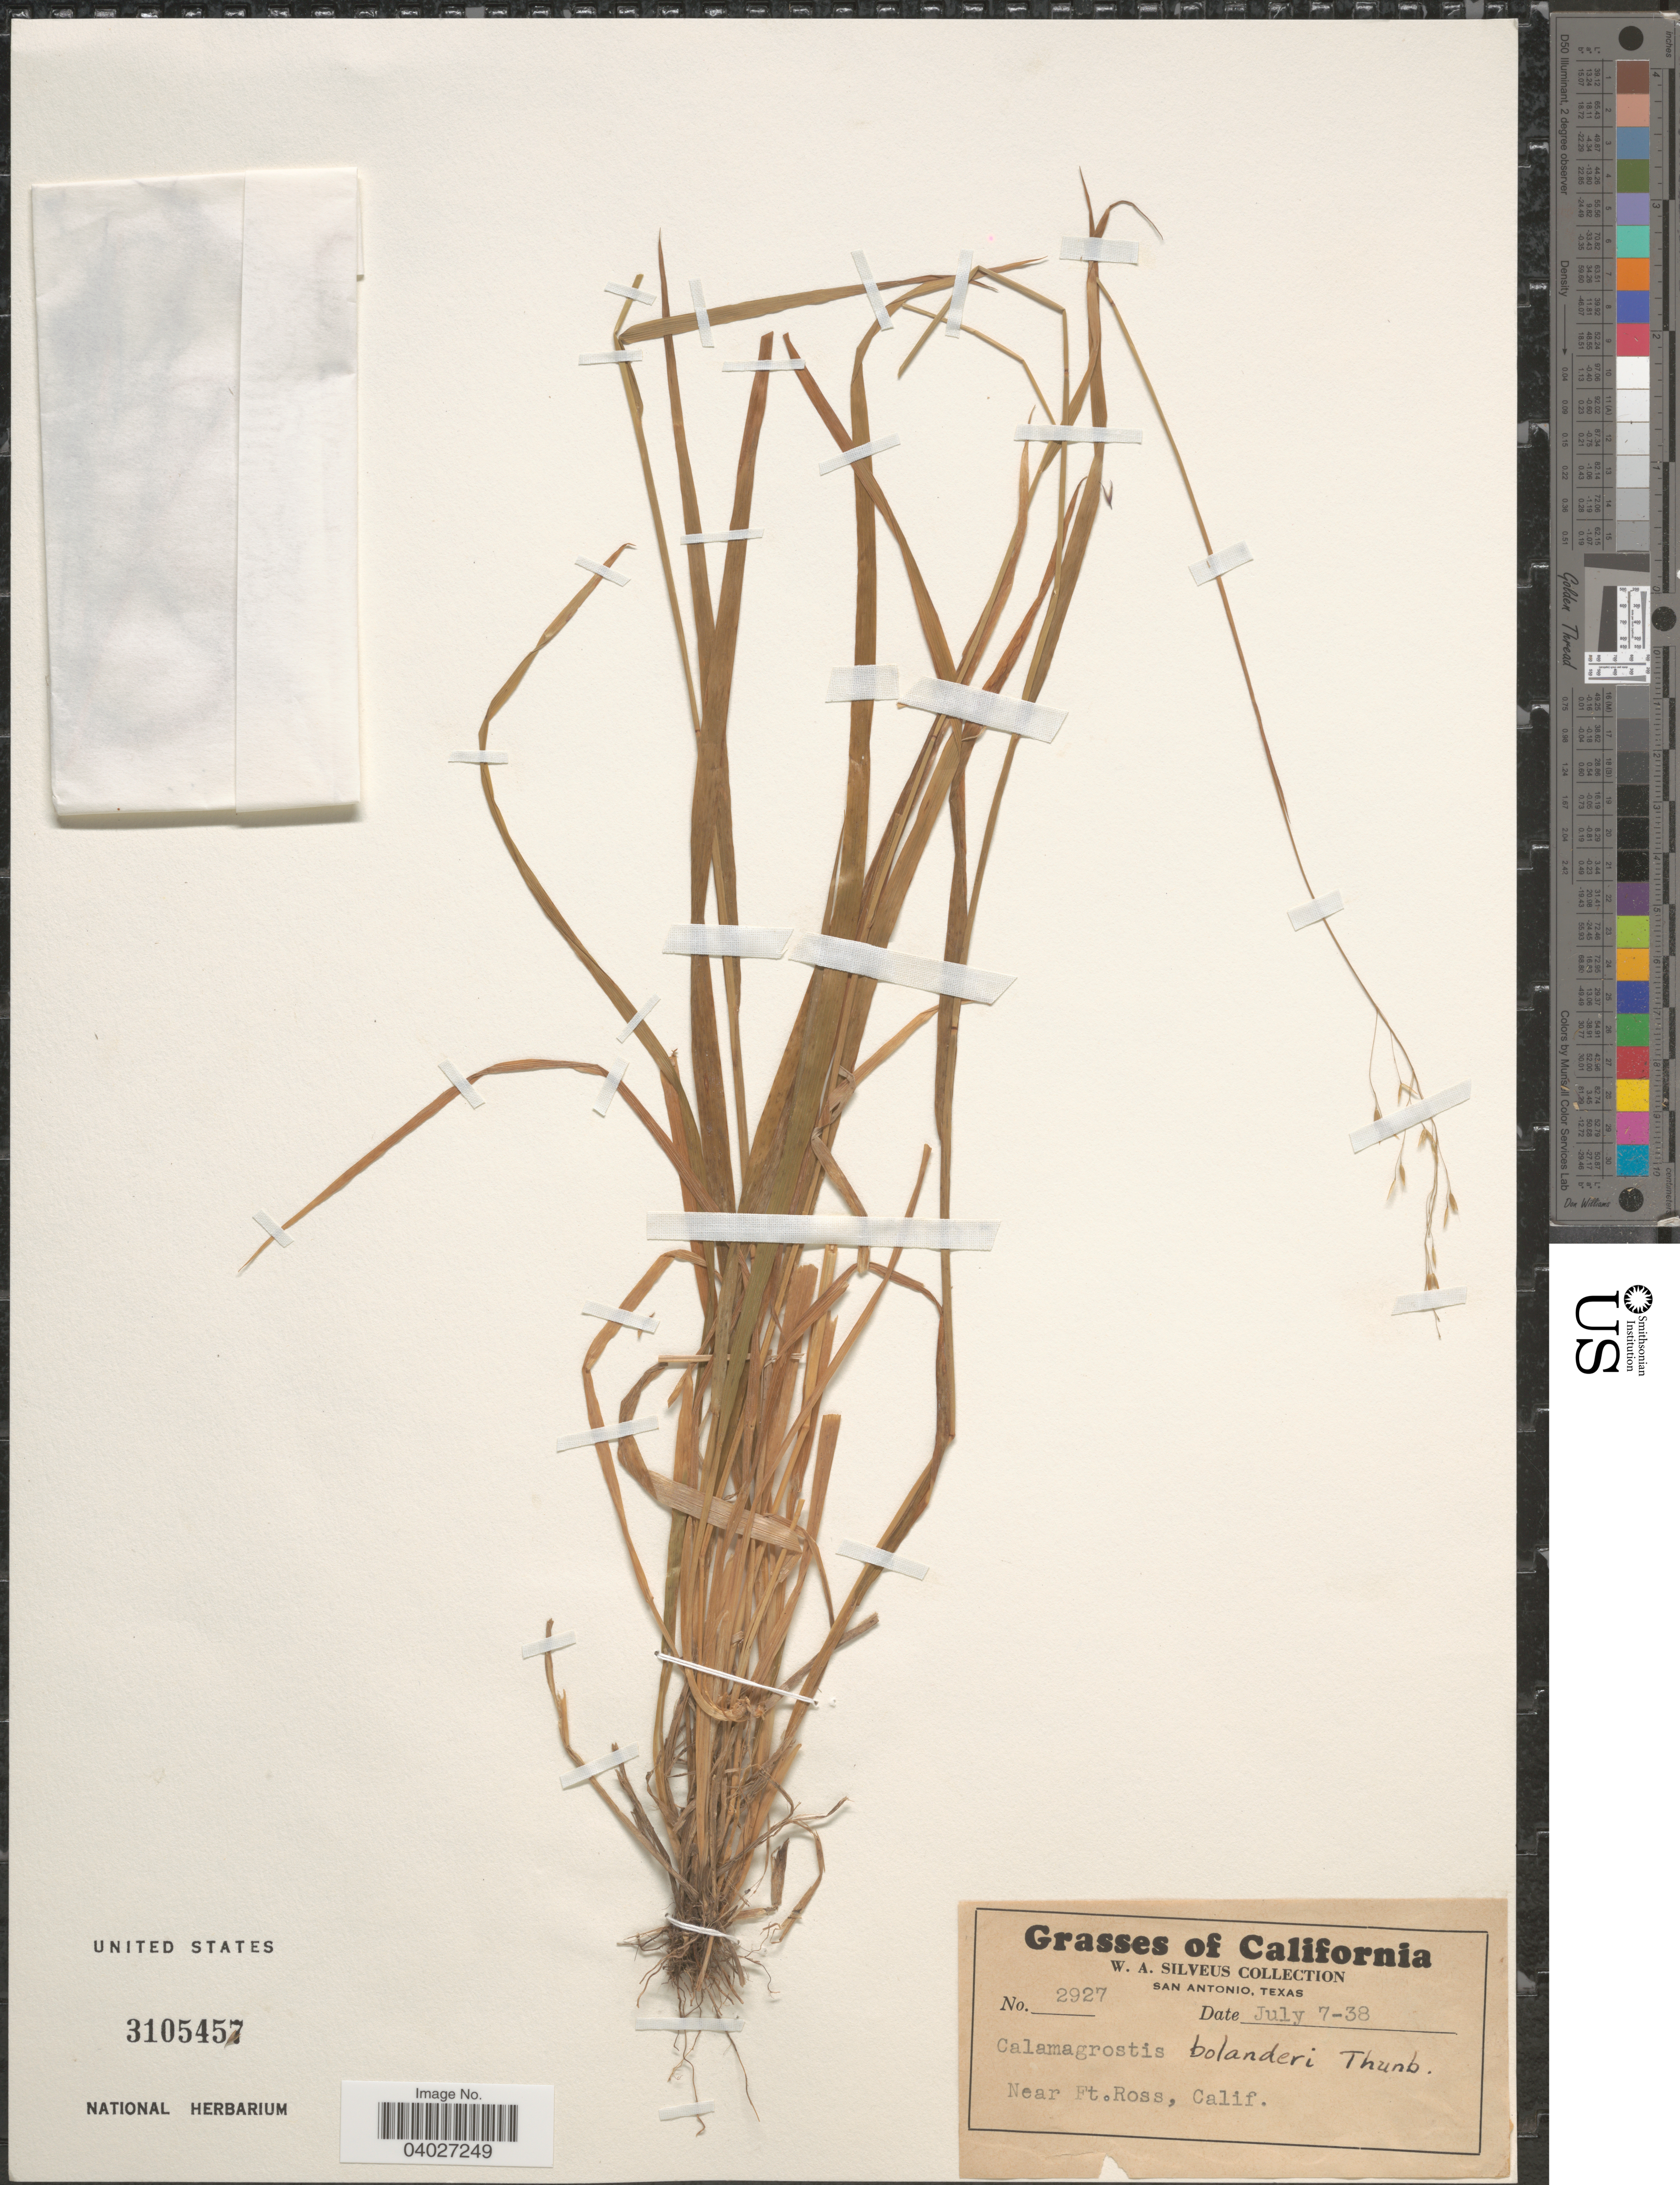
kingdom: Plantae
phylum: Tracheophyta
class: Liliopsida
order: Poales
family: Poaceae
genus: Calamagrostis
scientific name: Calamagrostis bolanderi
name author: Thurb.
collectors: W. Silveus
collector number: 2927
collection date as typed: Transcribed d/m/y: 7/7/38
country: United States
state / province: California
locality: Near Ft. Ross.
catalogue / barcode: US 3105457